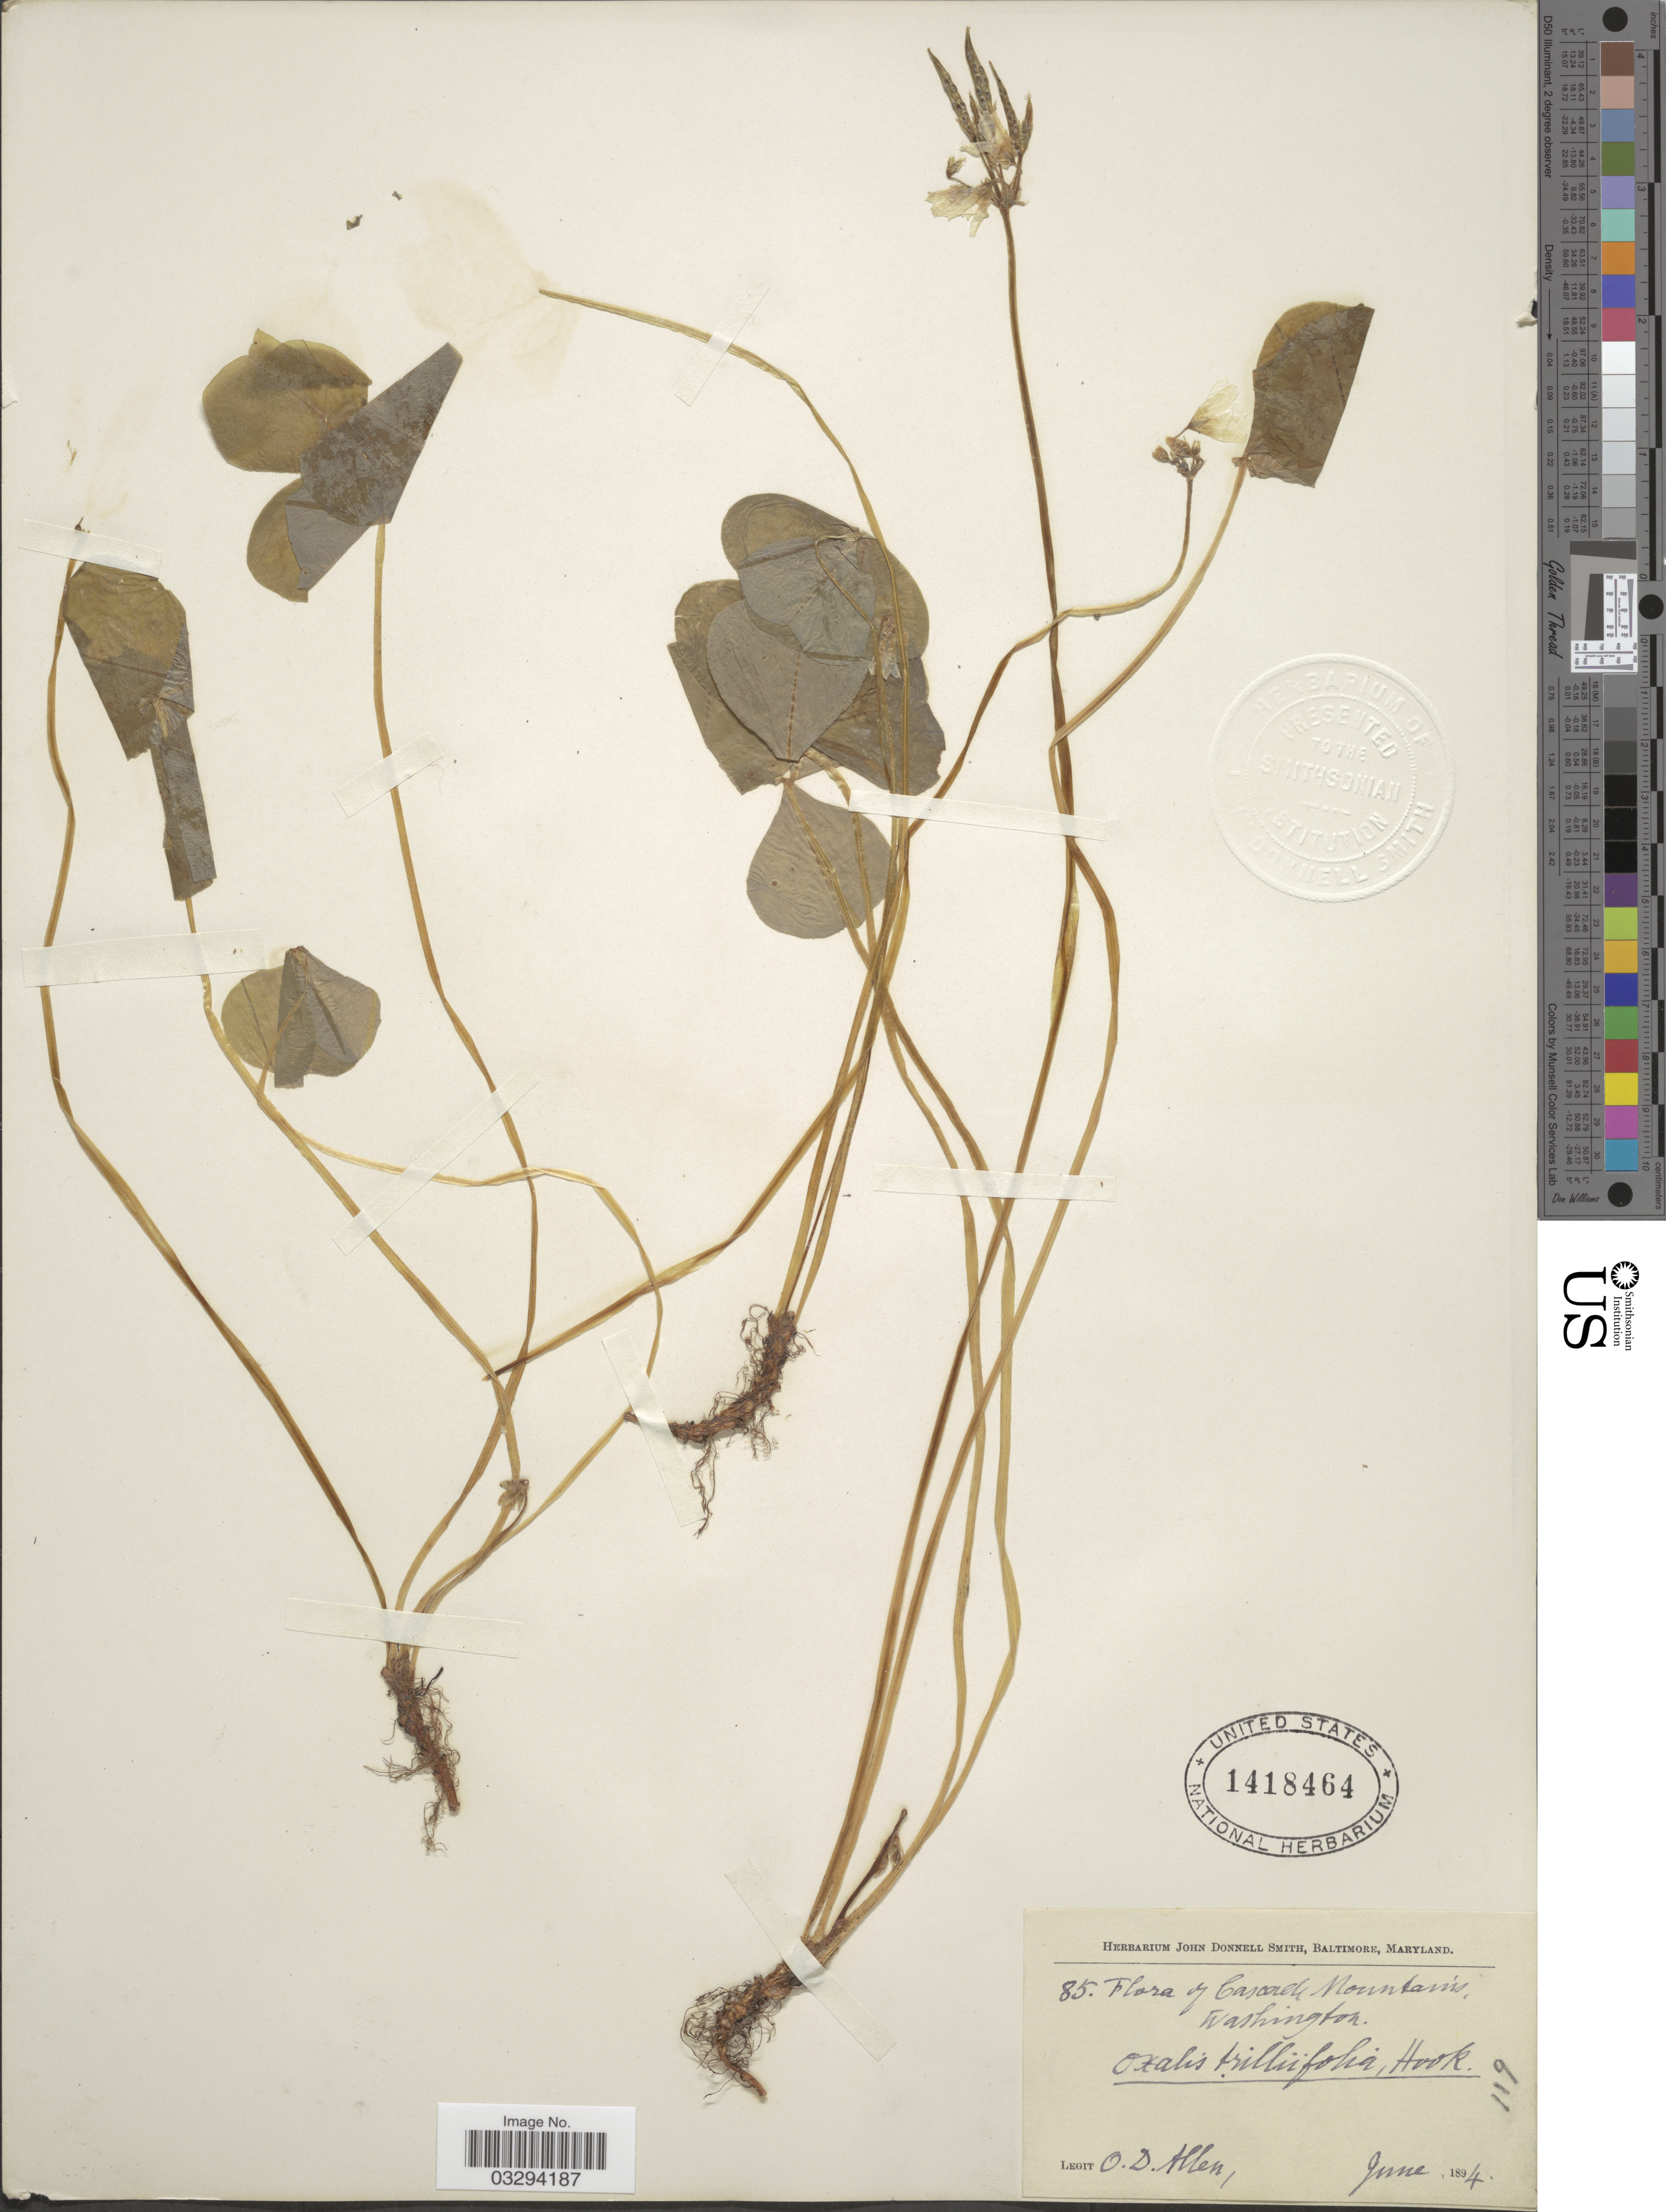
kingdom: Plantae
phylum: Tracheophyta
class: Magnoliopsida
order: Oxalidales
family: Oxalidaceae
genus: Oxalis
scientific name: Oxalis trilliifolia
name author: Hook.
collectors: O. D. Allen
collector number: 85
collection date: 1894-06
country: United States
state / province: Washington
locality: Cascade Mountains.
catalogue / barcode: US 1418464